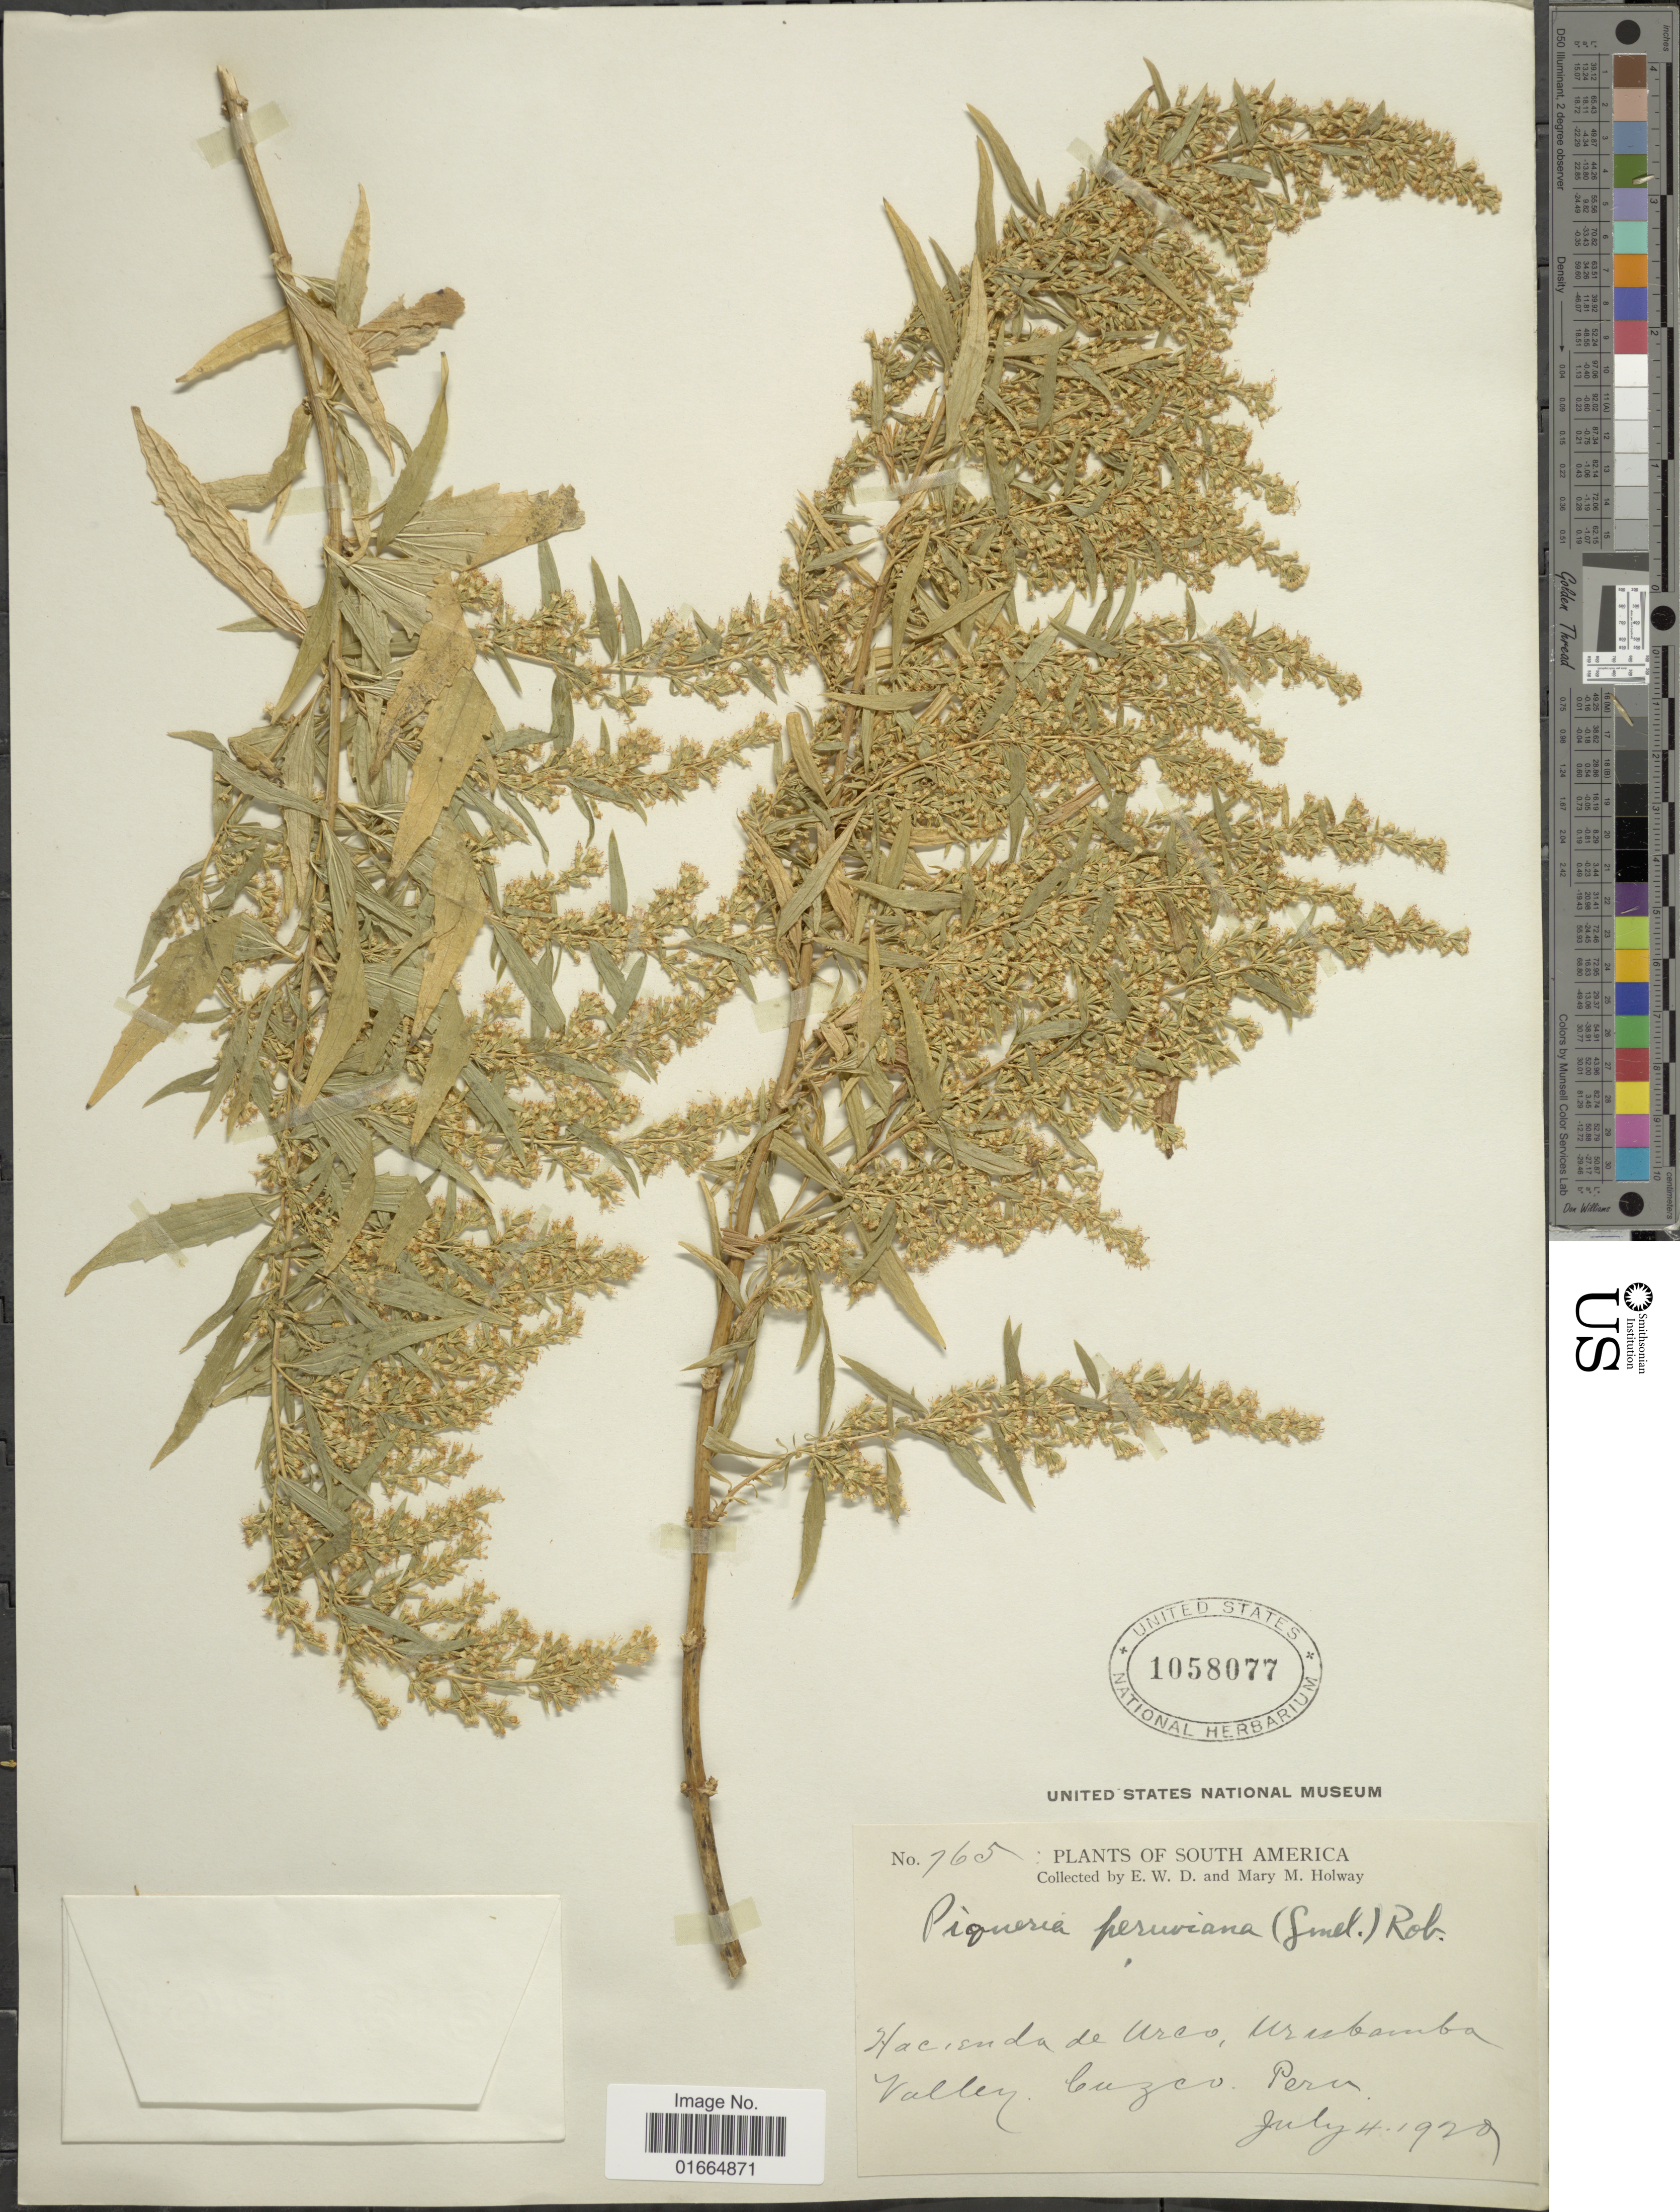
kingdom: Plantae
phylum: Tracheophyta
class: Magnoliopsida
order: Asterales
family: Asteraceae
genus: Ophryosporus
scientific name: Ophryosporus peruvianus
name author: (J.F. Gmel.) R.M. King & H. Rob.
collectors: E. W. D. Holway & M. M. Holway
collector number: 765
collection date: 1929-07-04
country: Peru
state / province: Cusco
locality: Hacienda de Urco, Urubamba Valley, Cuzco, Peru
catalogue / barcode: US 1058077